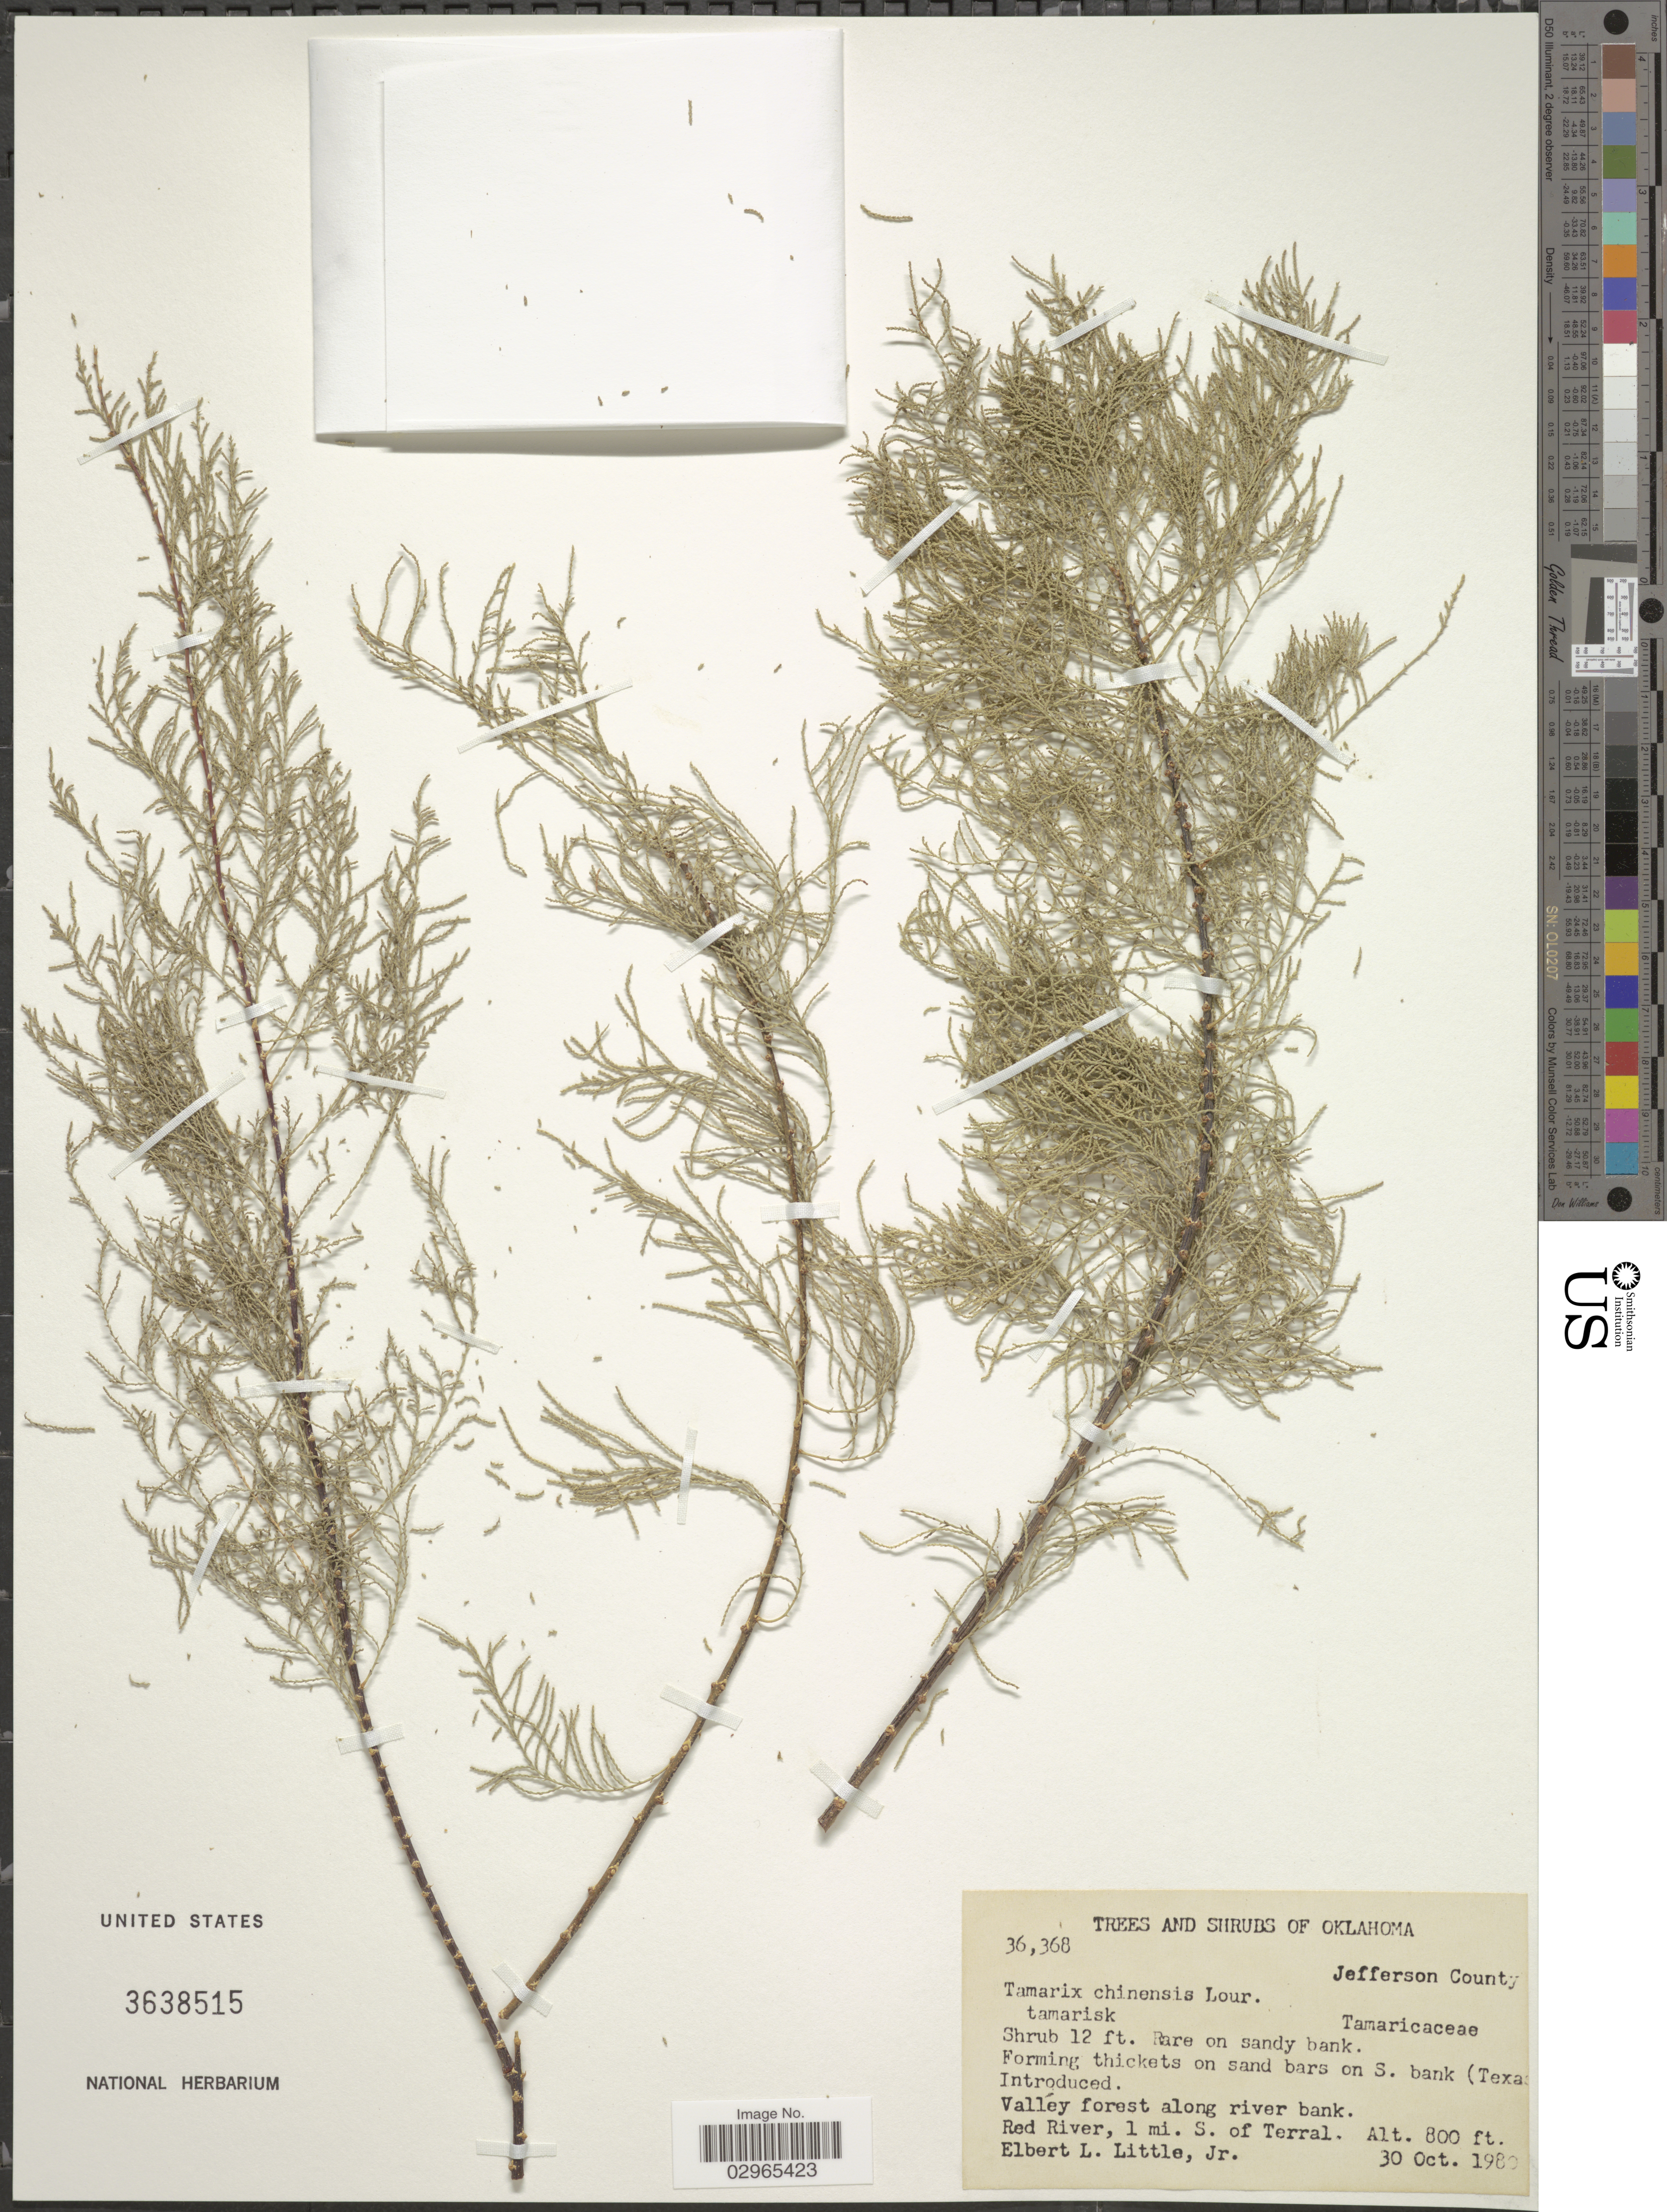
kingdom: Plantae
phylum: Tracheophyta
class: Magnoliopsida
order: Caryophyllales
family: Tamaricaceae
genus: Tamarix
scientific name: Tamarix chinensis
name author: Lour.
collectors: E. L. Little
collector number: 36368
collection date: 1980-10-30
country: United States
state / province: Oklahoma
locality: Jefferson County. Valléy forest along river bank. Red River, 1 mi. S. of Terral.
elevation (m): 244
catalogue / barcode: US 3638515